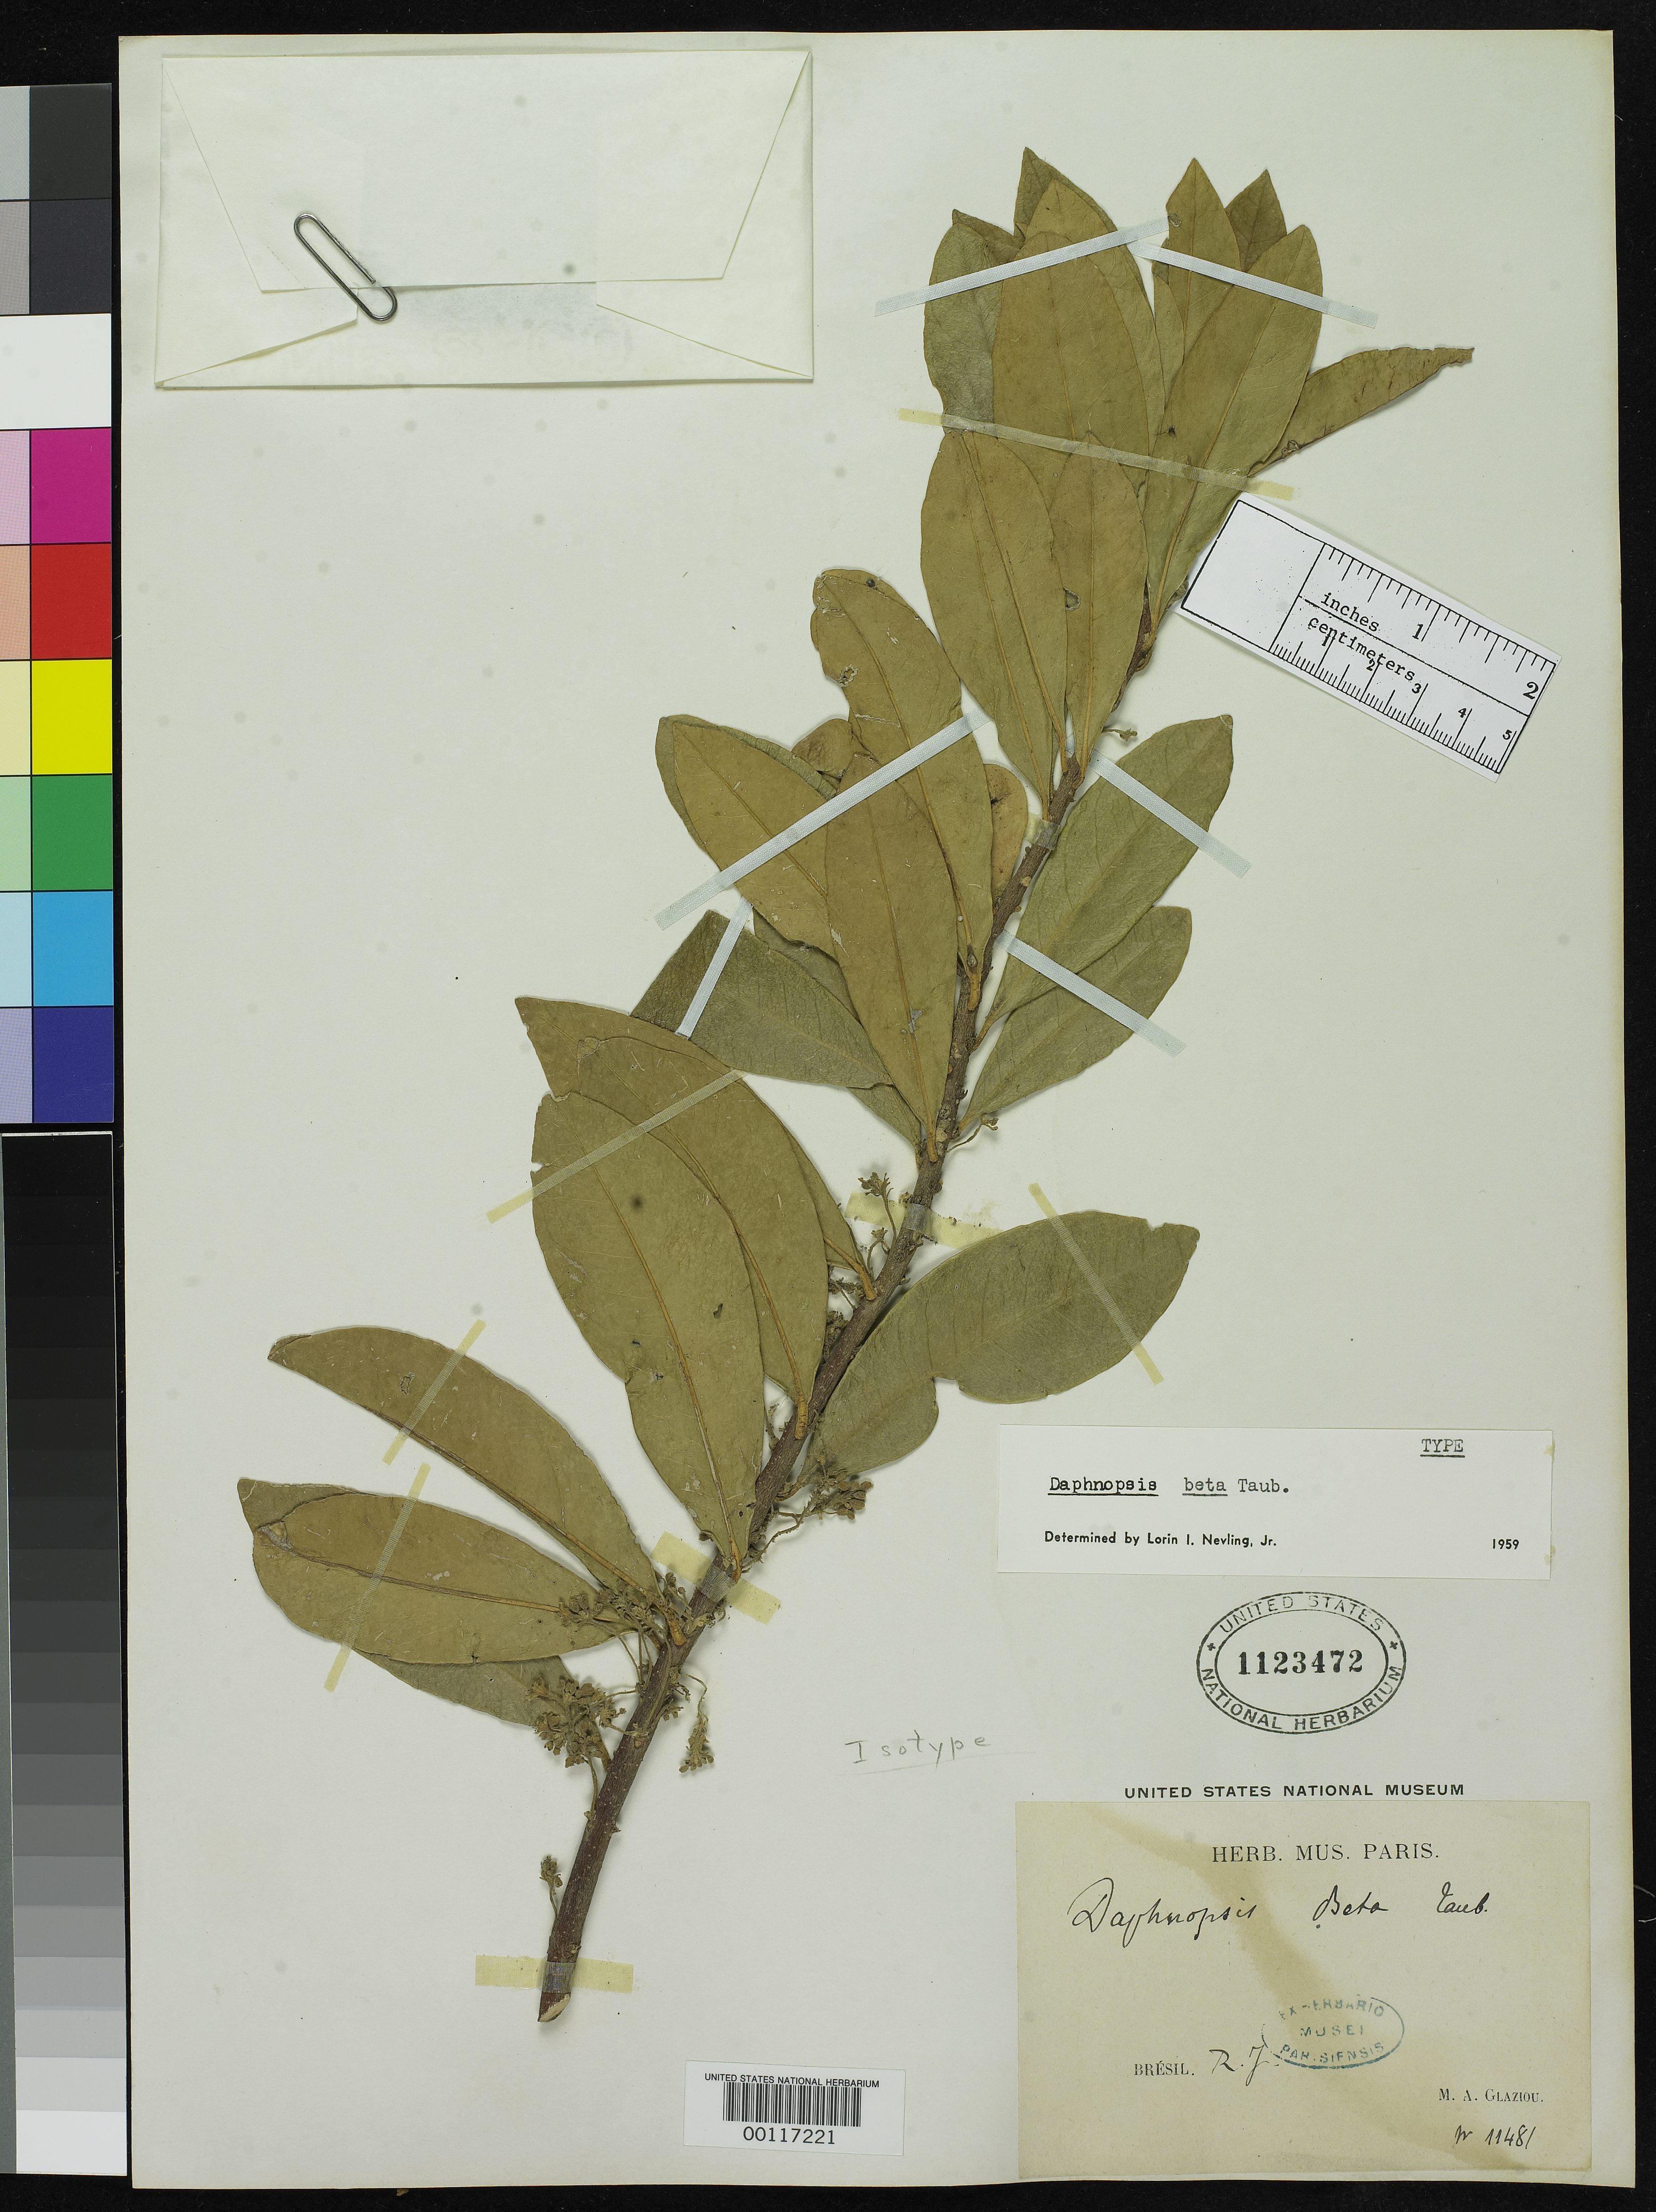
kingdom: Plantae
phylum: Tracheophyta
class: Magnoliopsida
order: Malvales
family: Thymelaeaceae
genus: Daphnopsis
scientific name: Daphnopsis beta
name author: Taub.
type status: Isotype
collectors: A. F. M. Glaziou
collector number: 11481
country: Brazil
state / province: Rio de Janeiro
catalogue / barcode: US 1123472